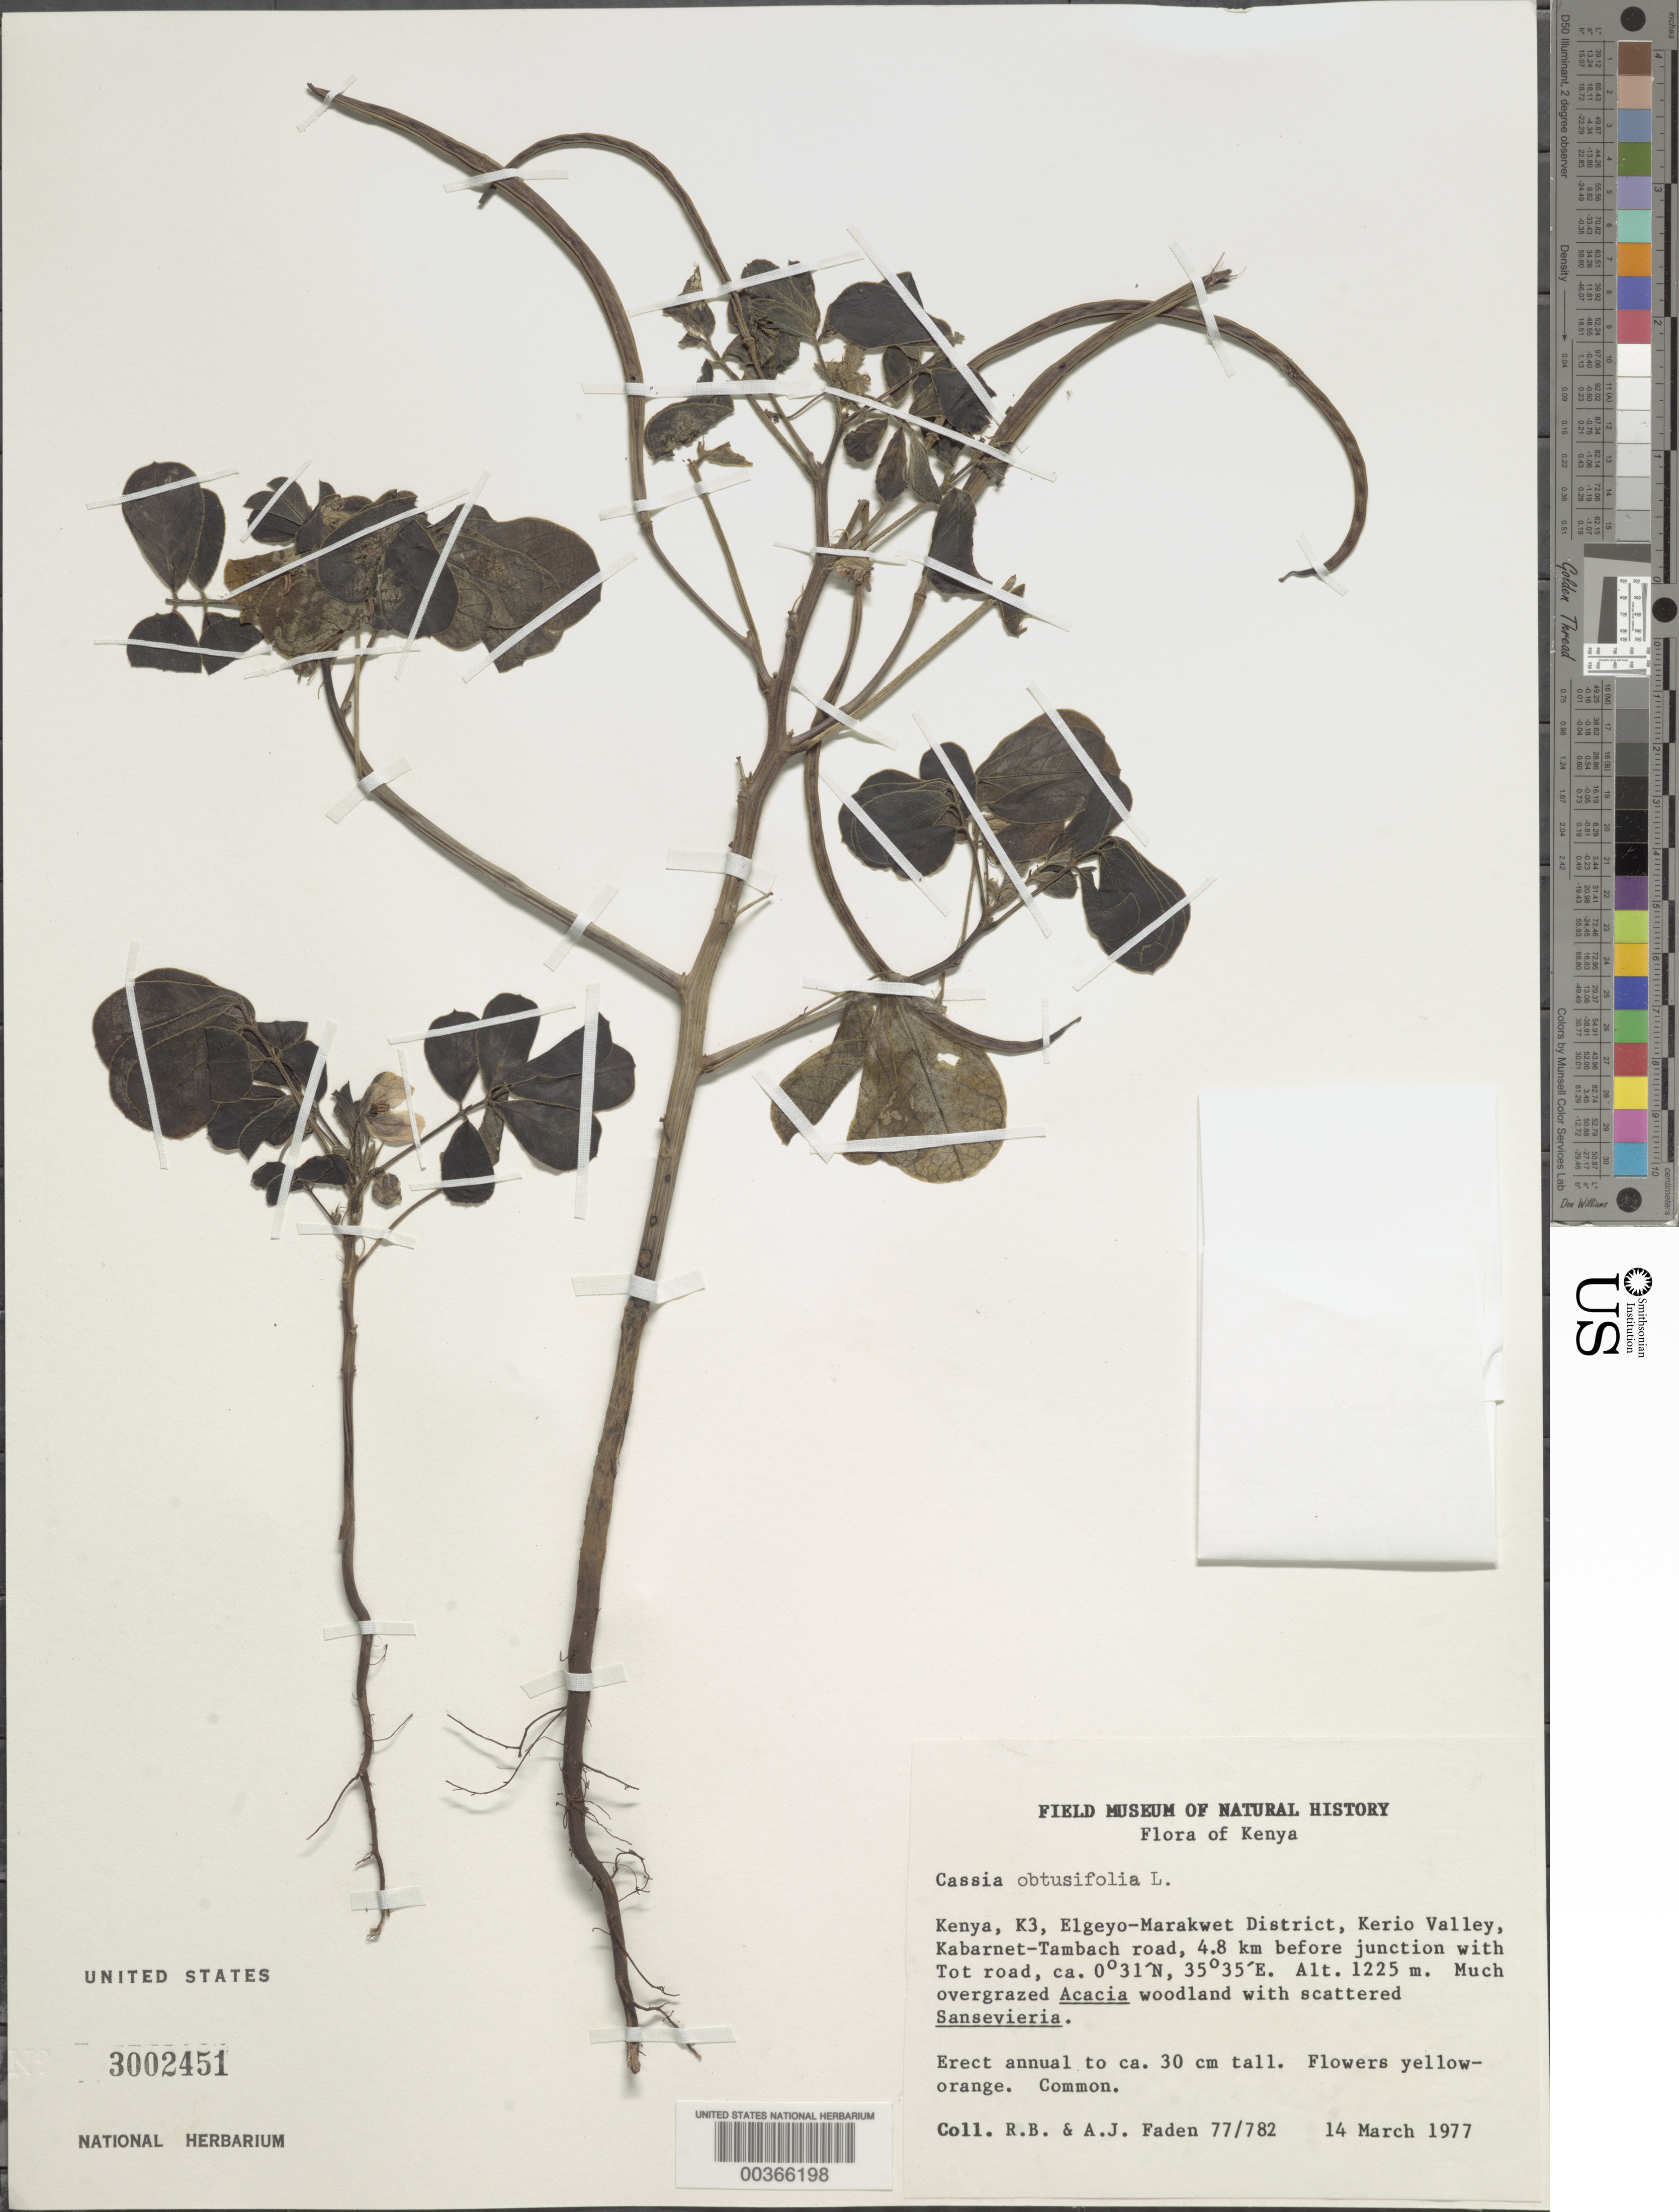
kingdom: Plantae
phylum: Tracheophyta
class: Magnoliopsida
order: Fabales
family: Fabaceae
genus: Senna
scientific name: Senna obtusifolia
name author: (L.) H.S. Irwin & Barneby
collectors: R. B. Faden & A. J. Faden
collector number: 77/782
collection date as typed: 14 Mar 1977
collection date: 1977-03-14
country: Kenya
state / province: Elgeyo-Marakwet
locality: Kerio valley, kabarnet-tambach road, 4.8 km before junction with tot road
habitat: Much overgrazed woodland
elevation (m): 1225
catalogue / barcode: US 3002451